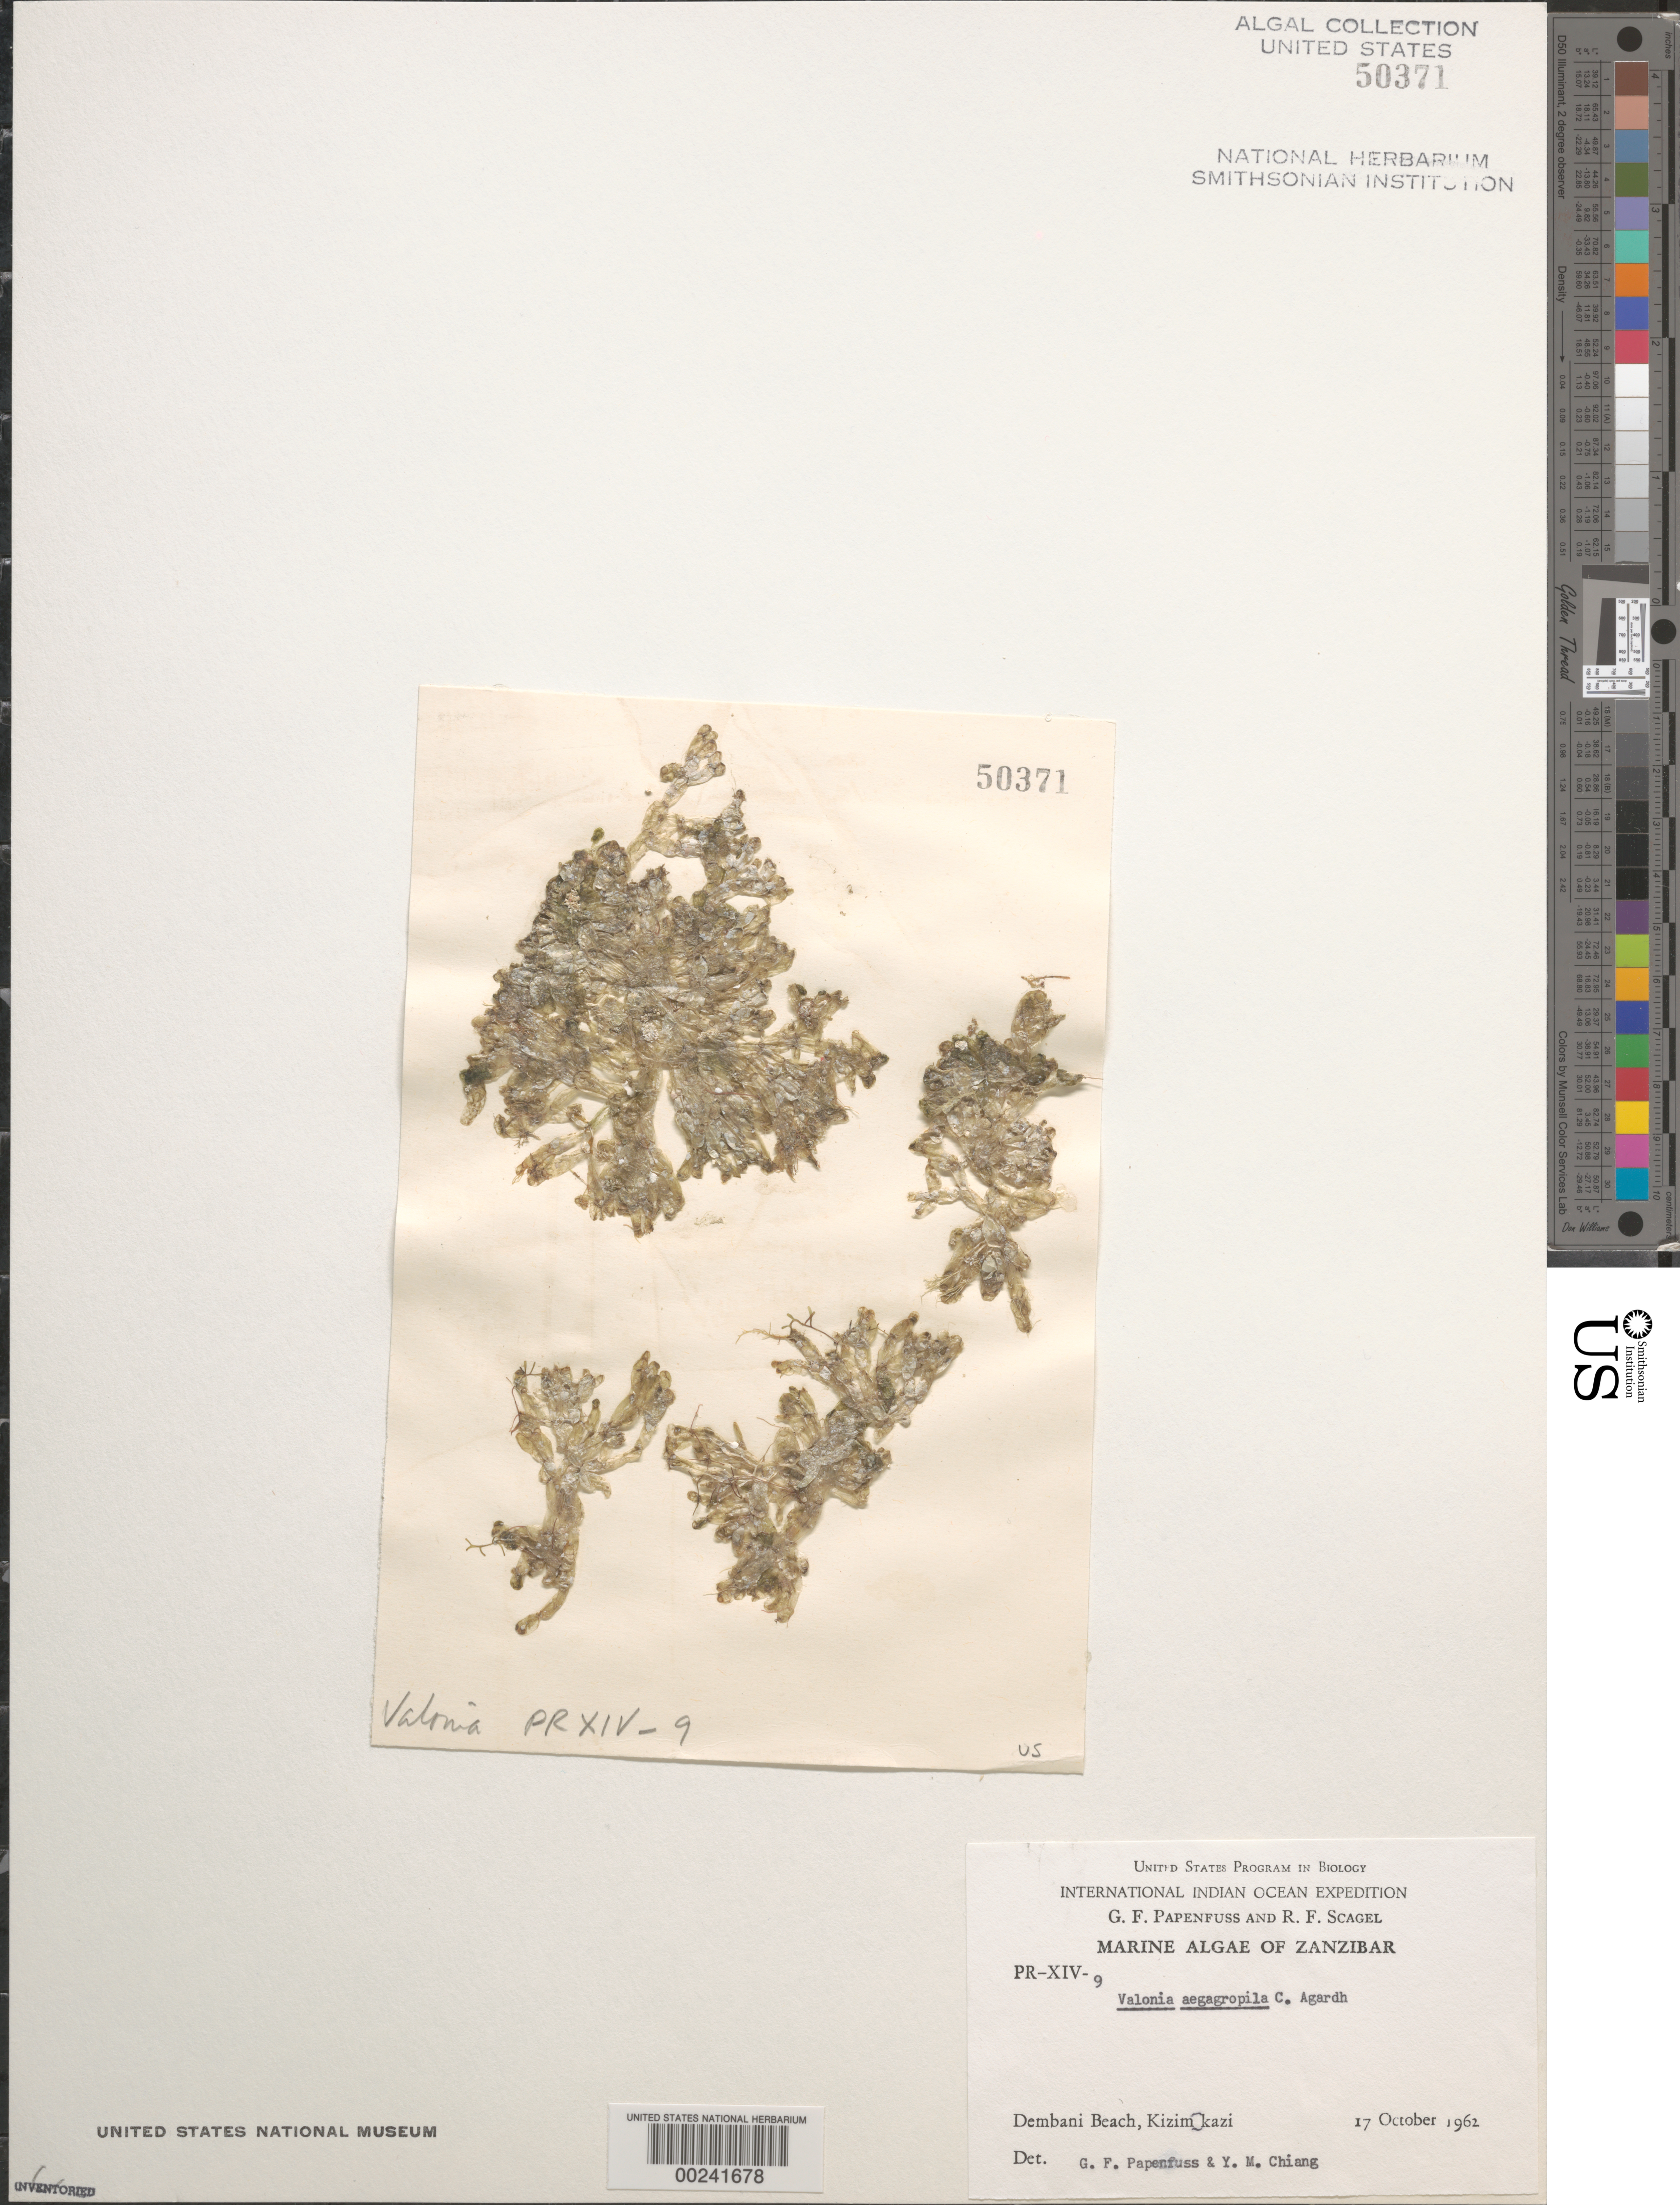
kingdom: Plantae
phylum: Chlorophyta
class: Ulvophyceae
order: Siphonocladales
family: Valoniaceae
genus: Valonia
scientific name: Valonia aegagropila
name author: C. Agardh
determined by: Papenfuss, G. F.; Chiang, Y. M.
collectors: G. Papenfuss & R. F. Scagel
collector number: PR-XIV-9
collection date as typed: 17 Oct 1962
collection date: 1962-10-17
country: Tanzania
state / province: Zanzibar Central/South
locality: Kizimkazi, Dembani Beach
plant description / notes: International Indian Ocean Expedition, 1962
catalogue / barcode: US 50371